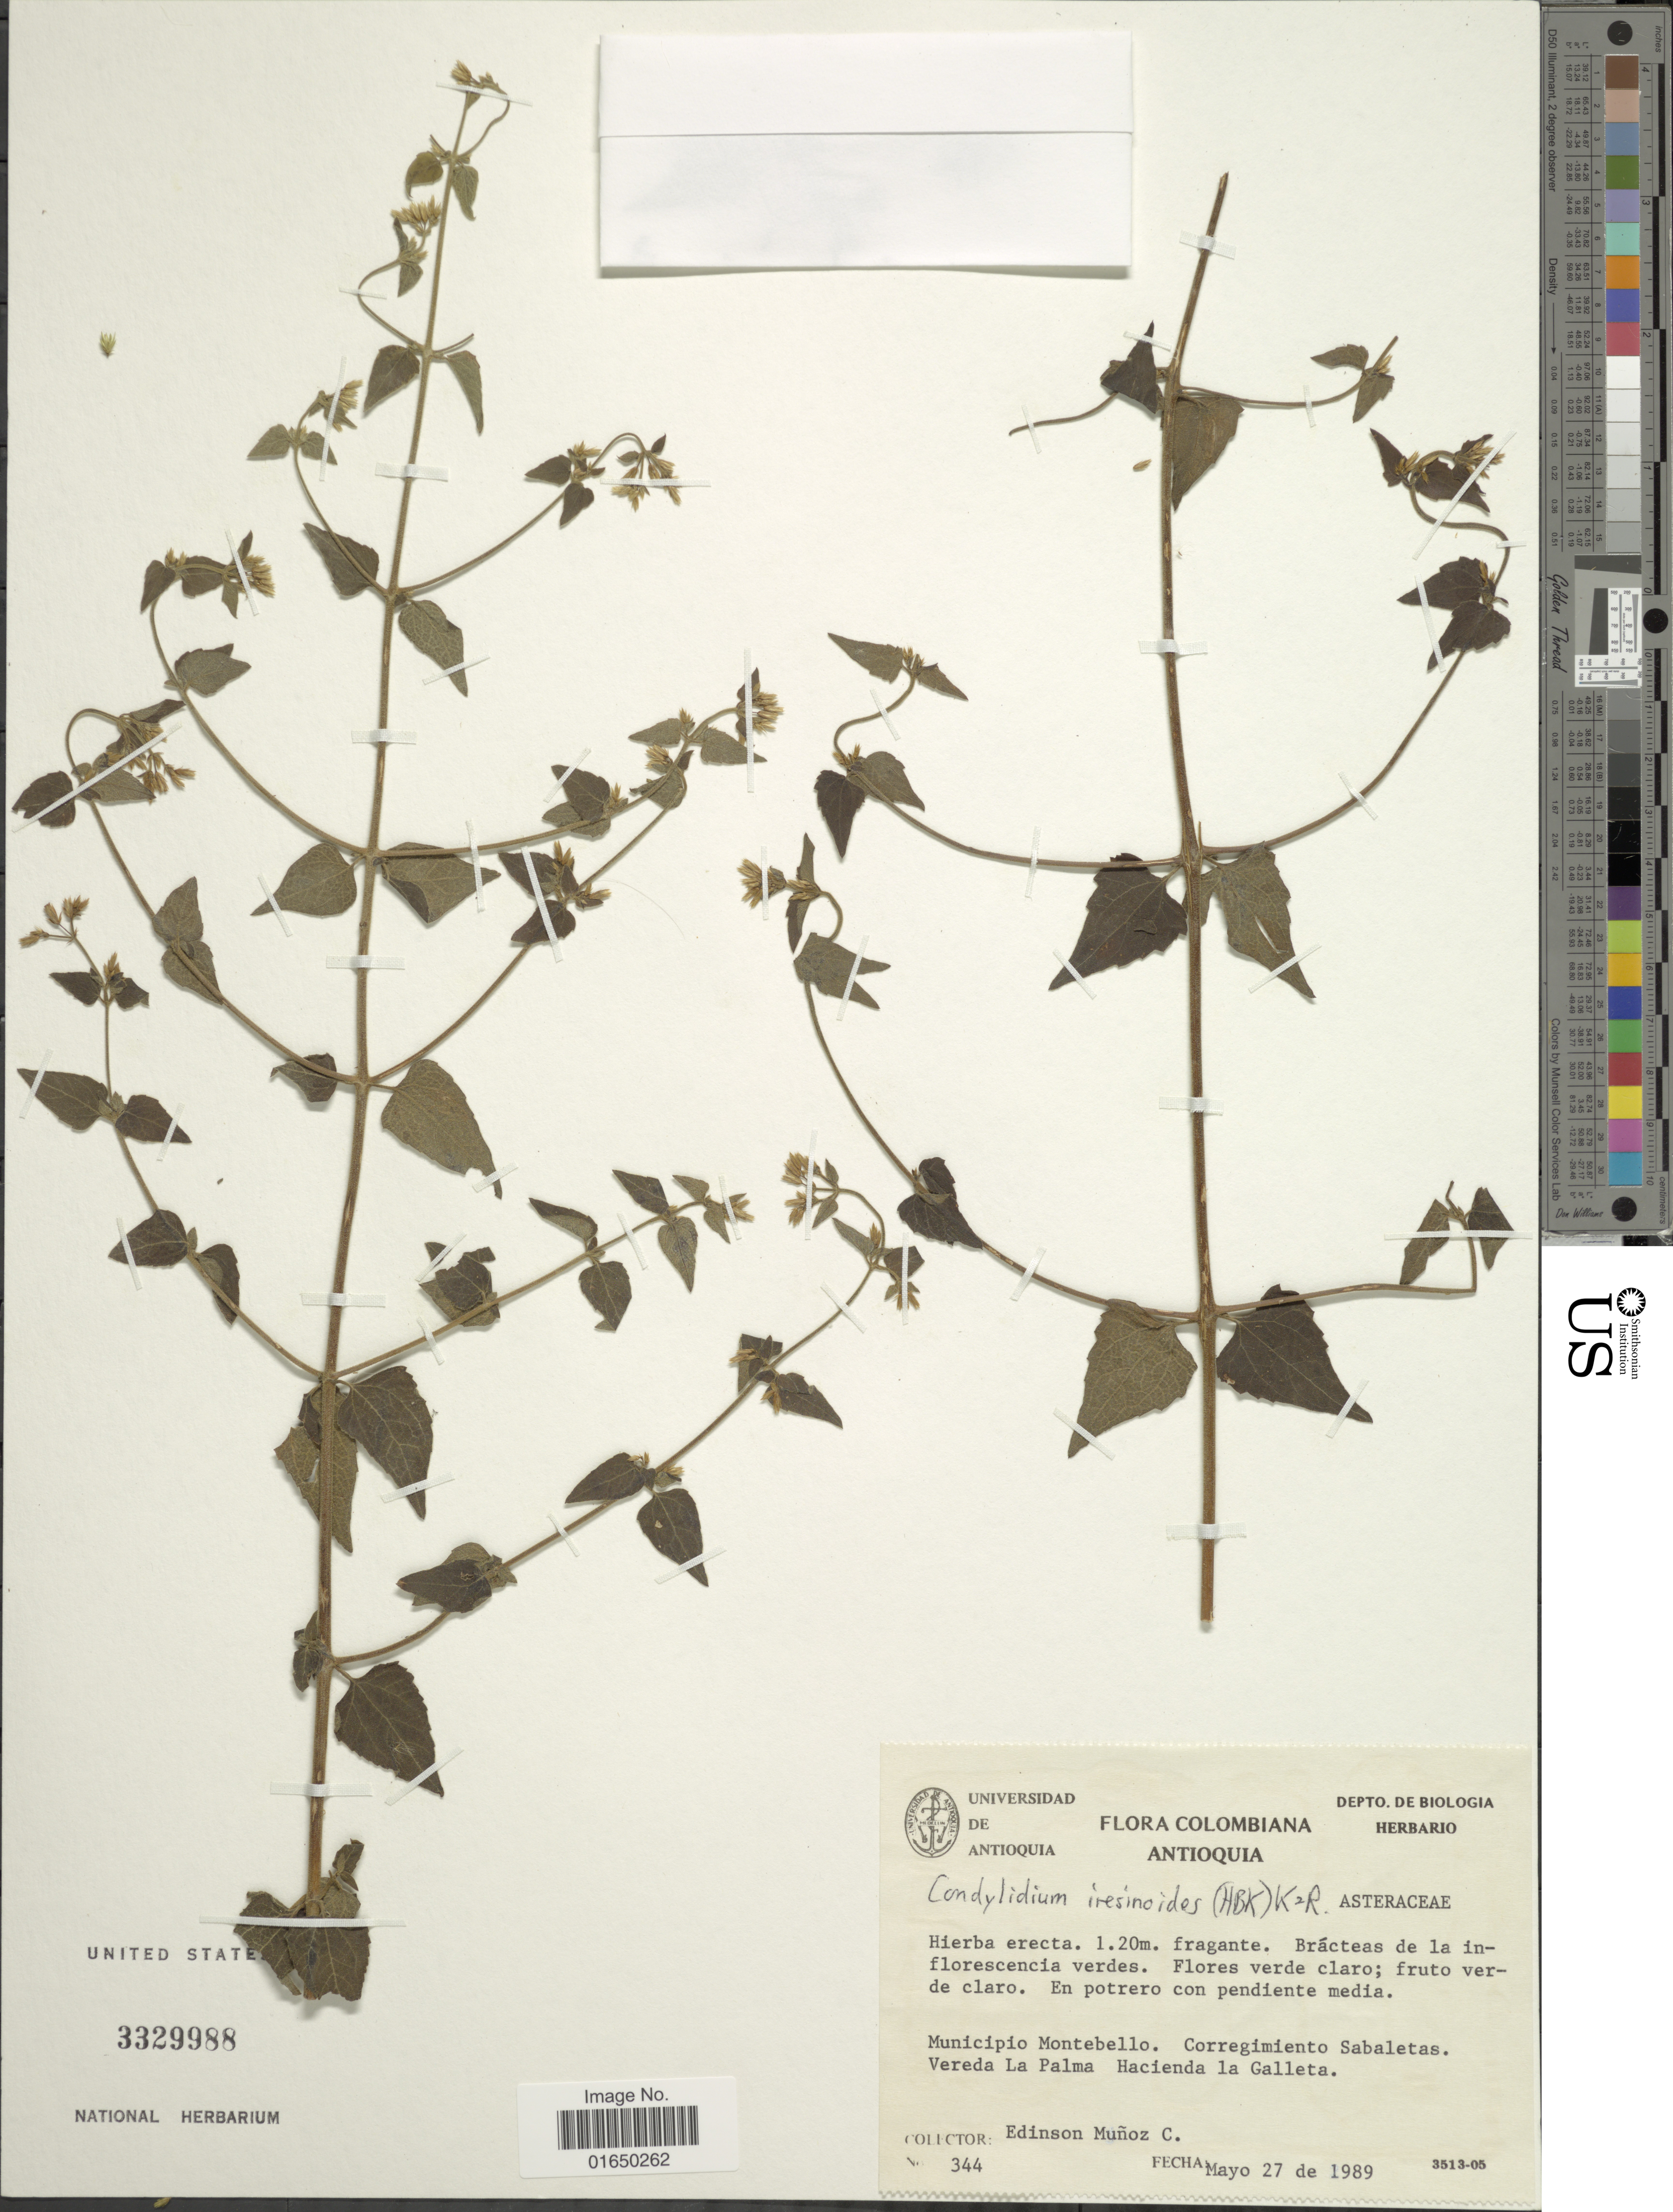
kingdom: Plantae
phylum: Tracheophyta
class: Magnoliopsida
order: Asterales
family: Asteraceae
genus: Condylidium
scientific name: Condylidium iresinoides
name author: (Kunth) R.M. King & H. Rob.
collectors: E. Muñoz C.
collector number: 344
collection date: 1989-05-27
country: Colombia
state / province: Antioquia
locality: Municpio Montebello. Corregimiento Sabaletas Vereda La Palma Hacienda la Galleta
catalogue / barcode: US 3329988